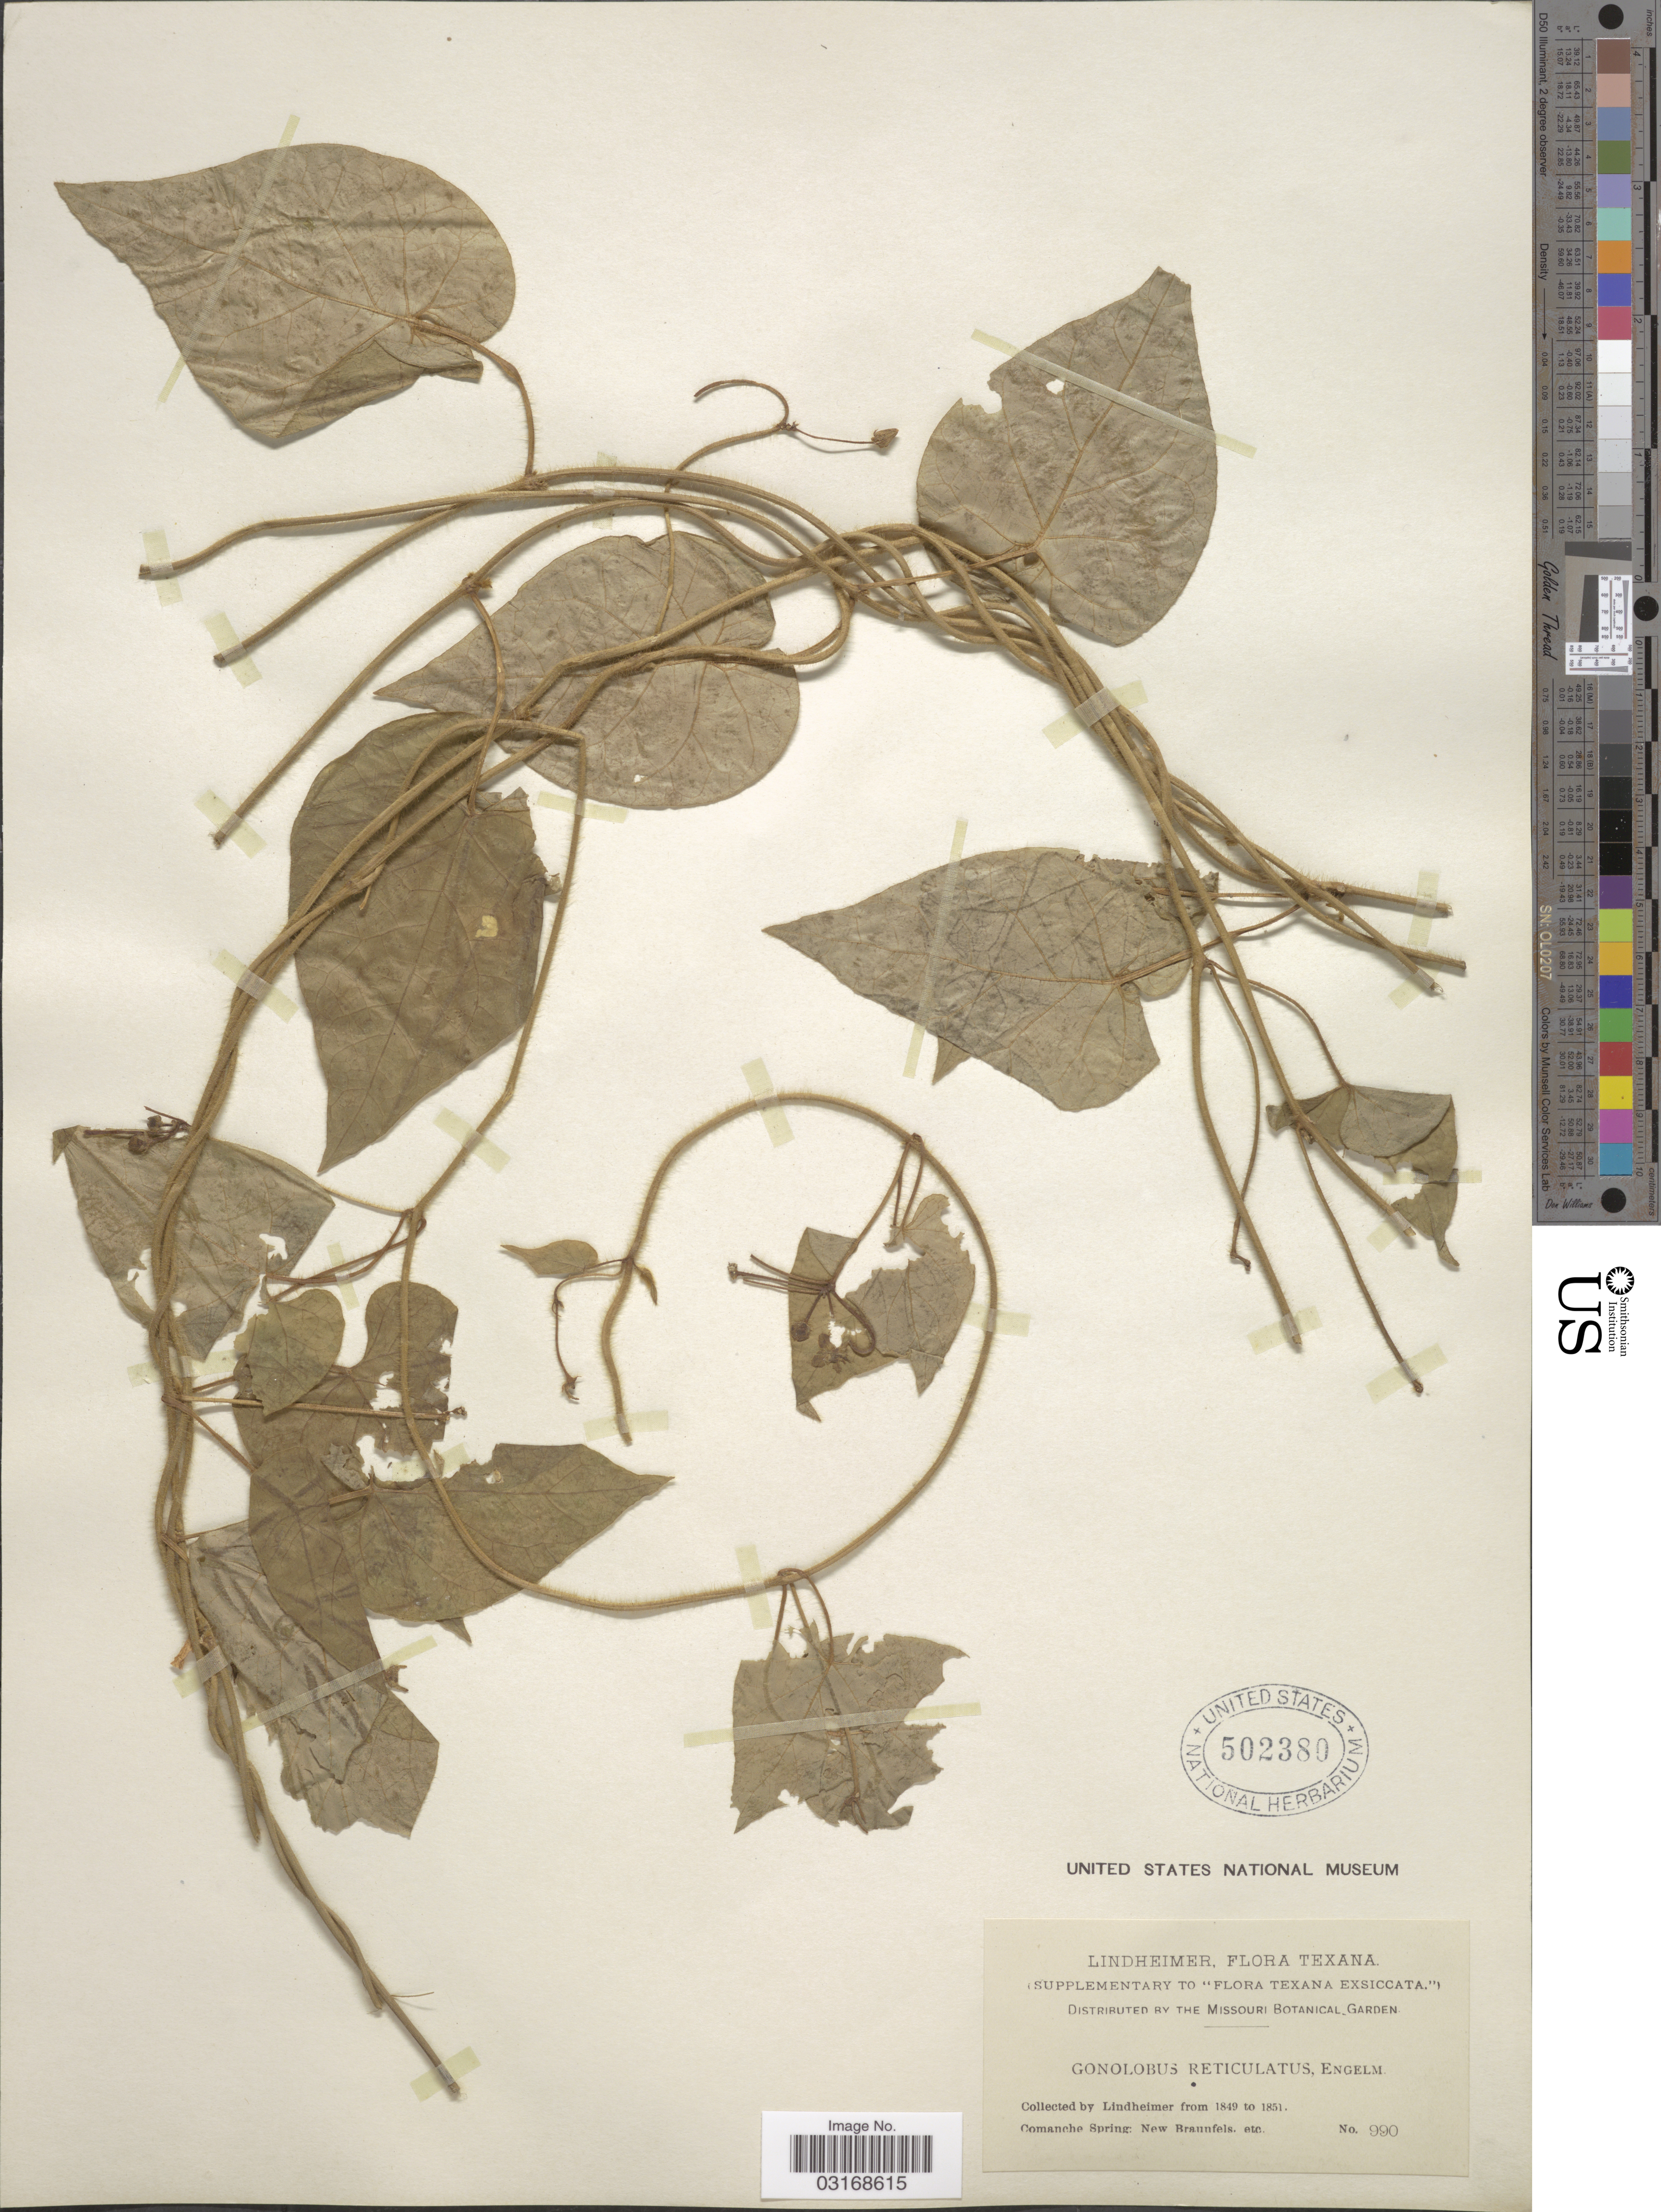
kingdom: Plantae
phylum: Tracheophyta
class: Magnoliopsida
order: Gentianales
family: Apocynaceae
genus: Matelea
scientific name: Matelea reticulata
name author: (Engelm. ex A. Gray) Woodson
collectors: -. Lindheimer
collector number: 990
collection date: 1849/1851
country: United States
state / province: Texas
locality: Comanche Spring: New Braunfels. etc.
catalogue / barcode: US 502380